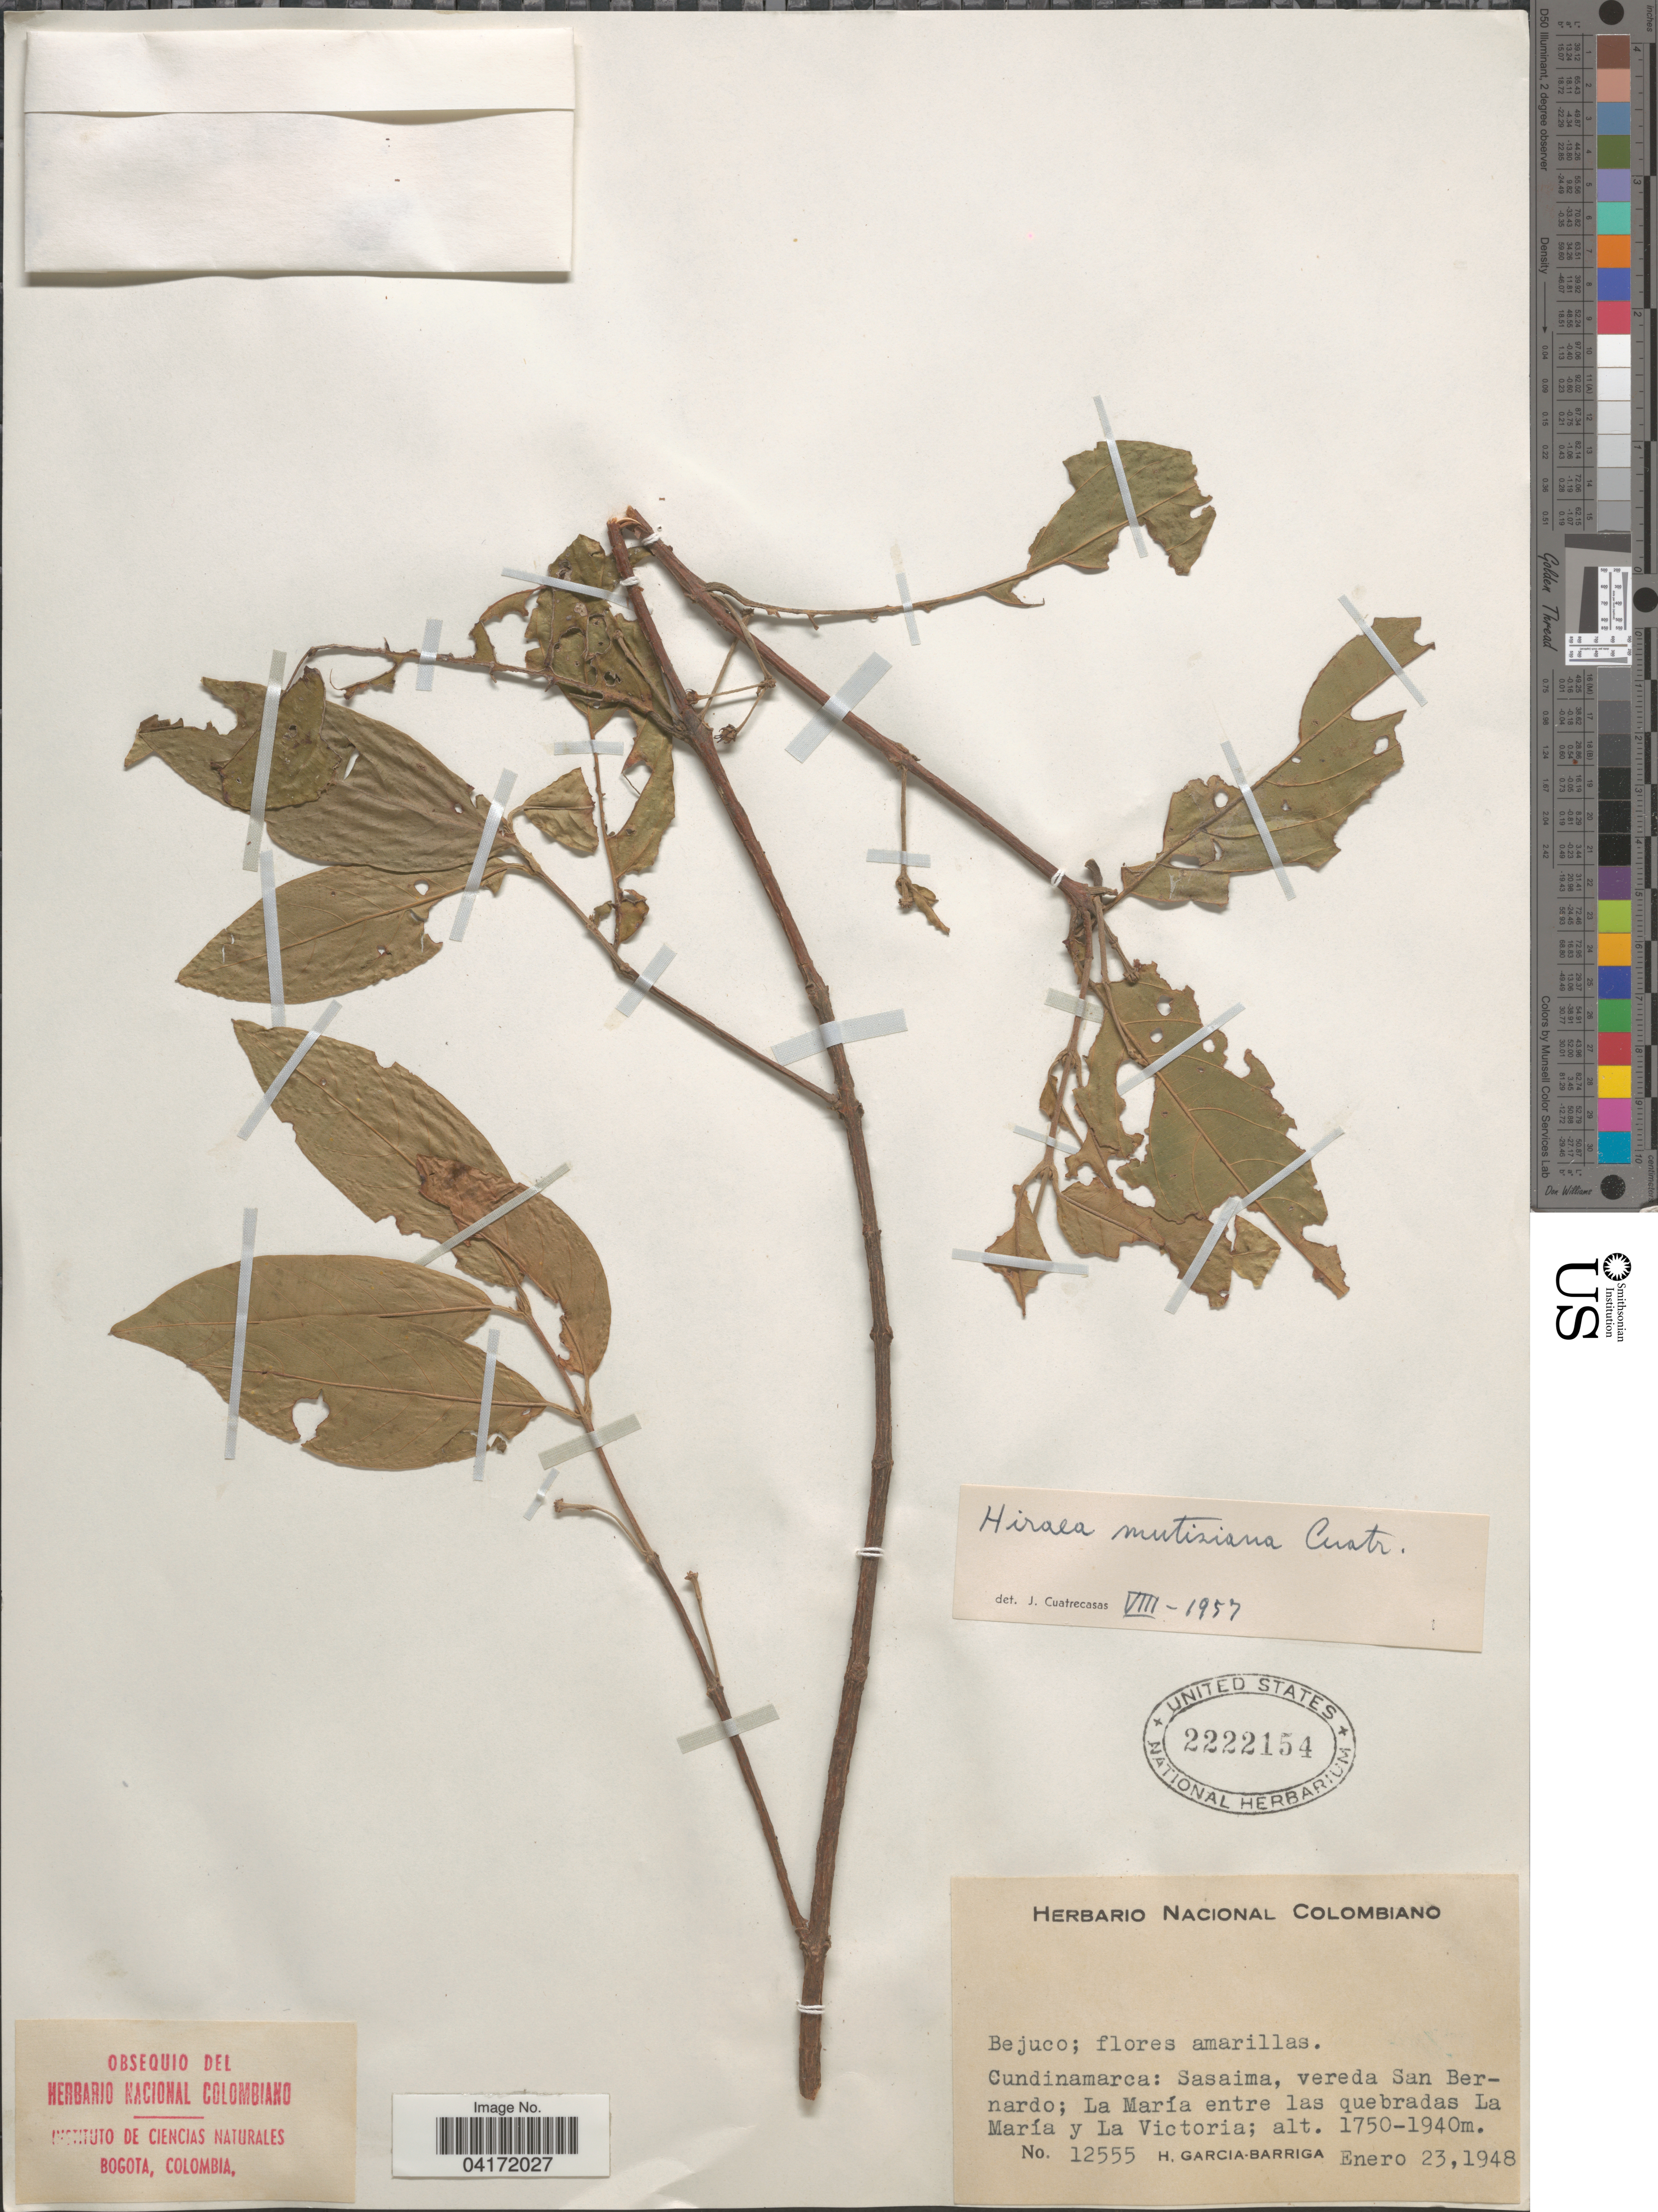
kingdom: Plantae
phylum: Tracheophyta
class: Magnoliopsida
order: Malpighiales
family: Malpighiaceae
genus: Hiraea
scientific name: Hiraea mutisiana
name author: Cuatrec.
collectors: H. García Barriga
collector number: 12555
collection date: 1948-01-23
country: Colombia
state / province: Cundinamarca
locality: Bejuco. Sasaima, vereda San Bernardo; La María entre las quebradas La María y La Victoria.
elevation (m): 1750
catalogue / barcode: US 2222154